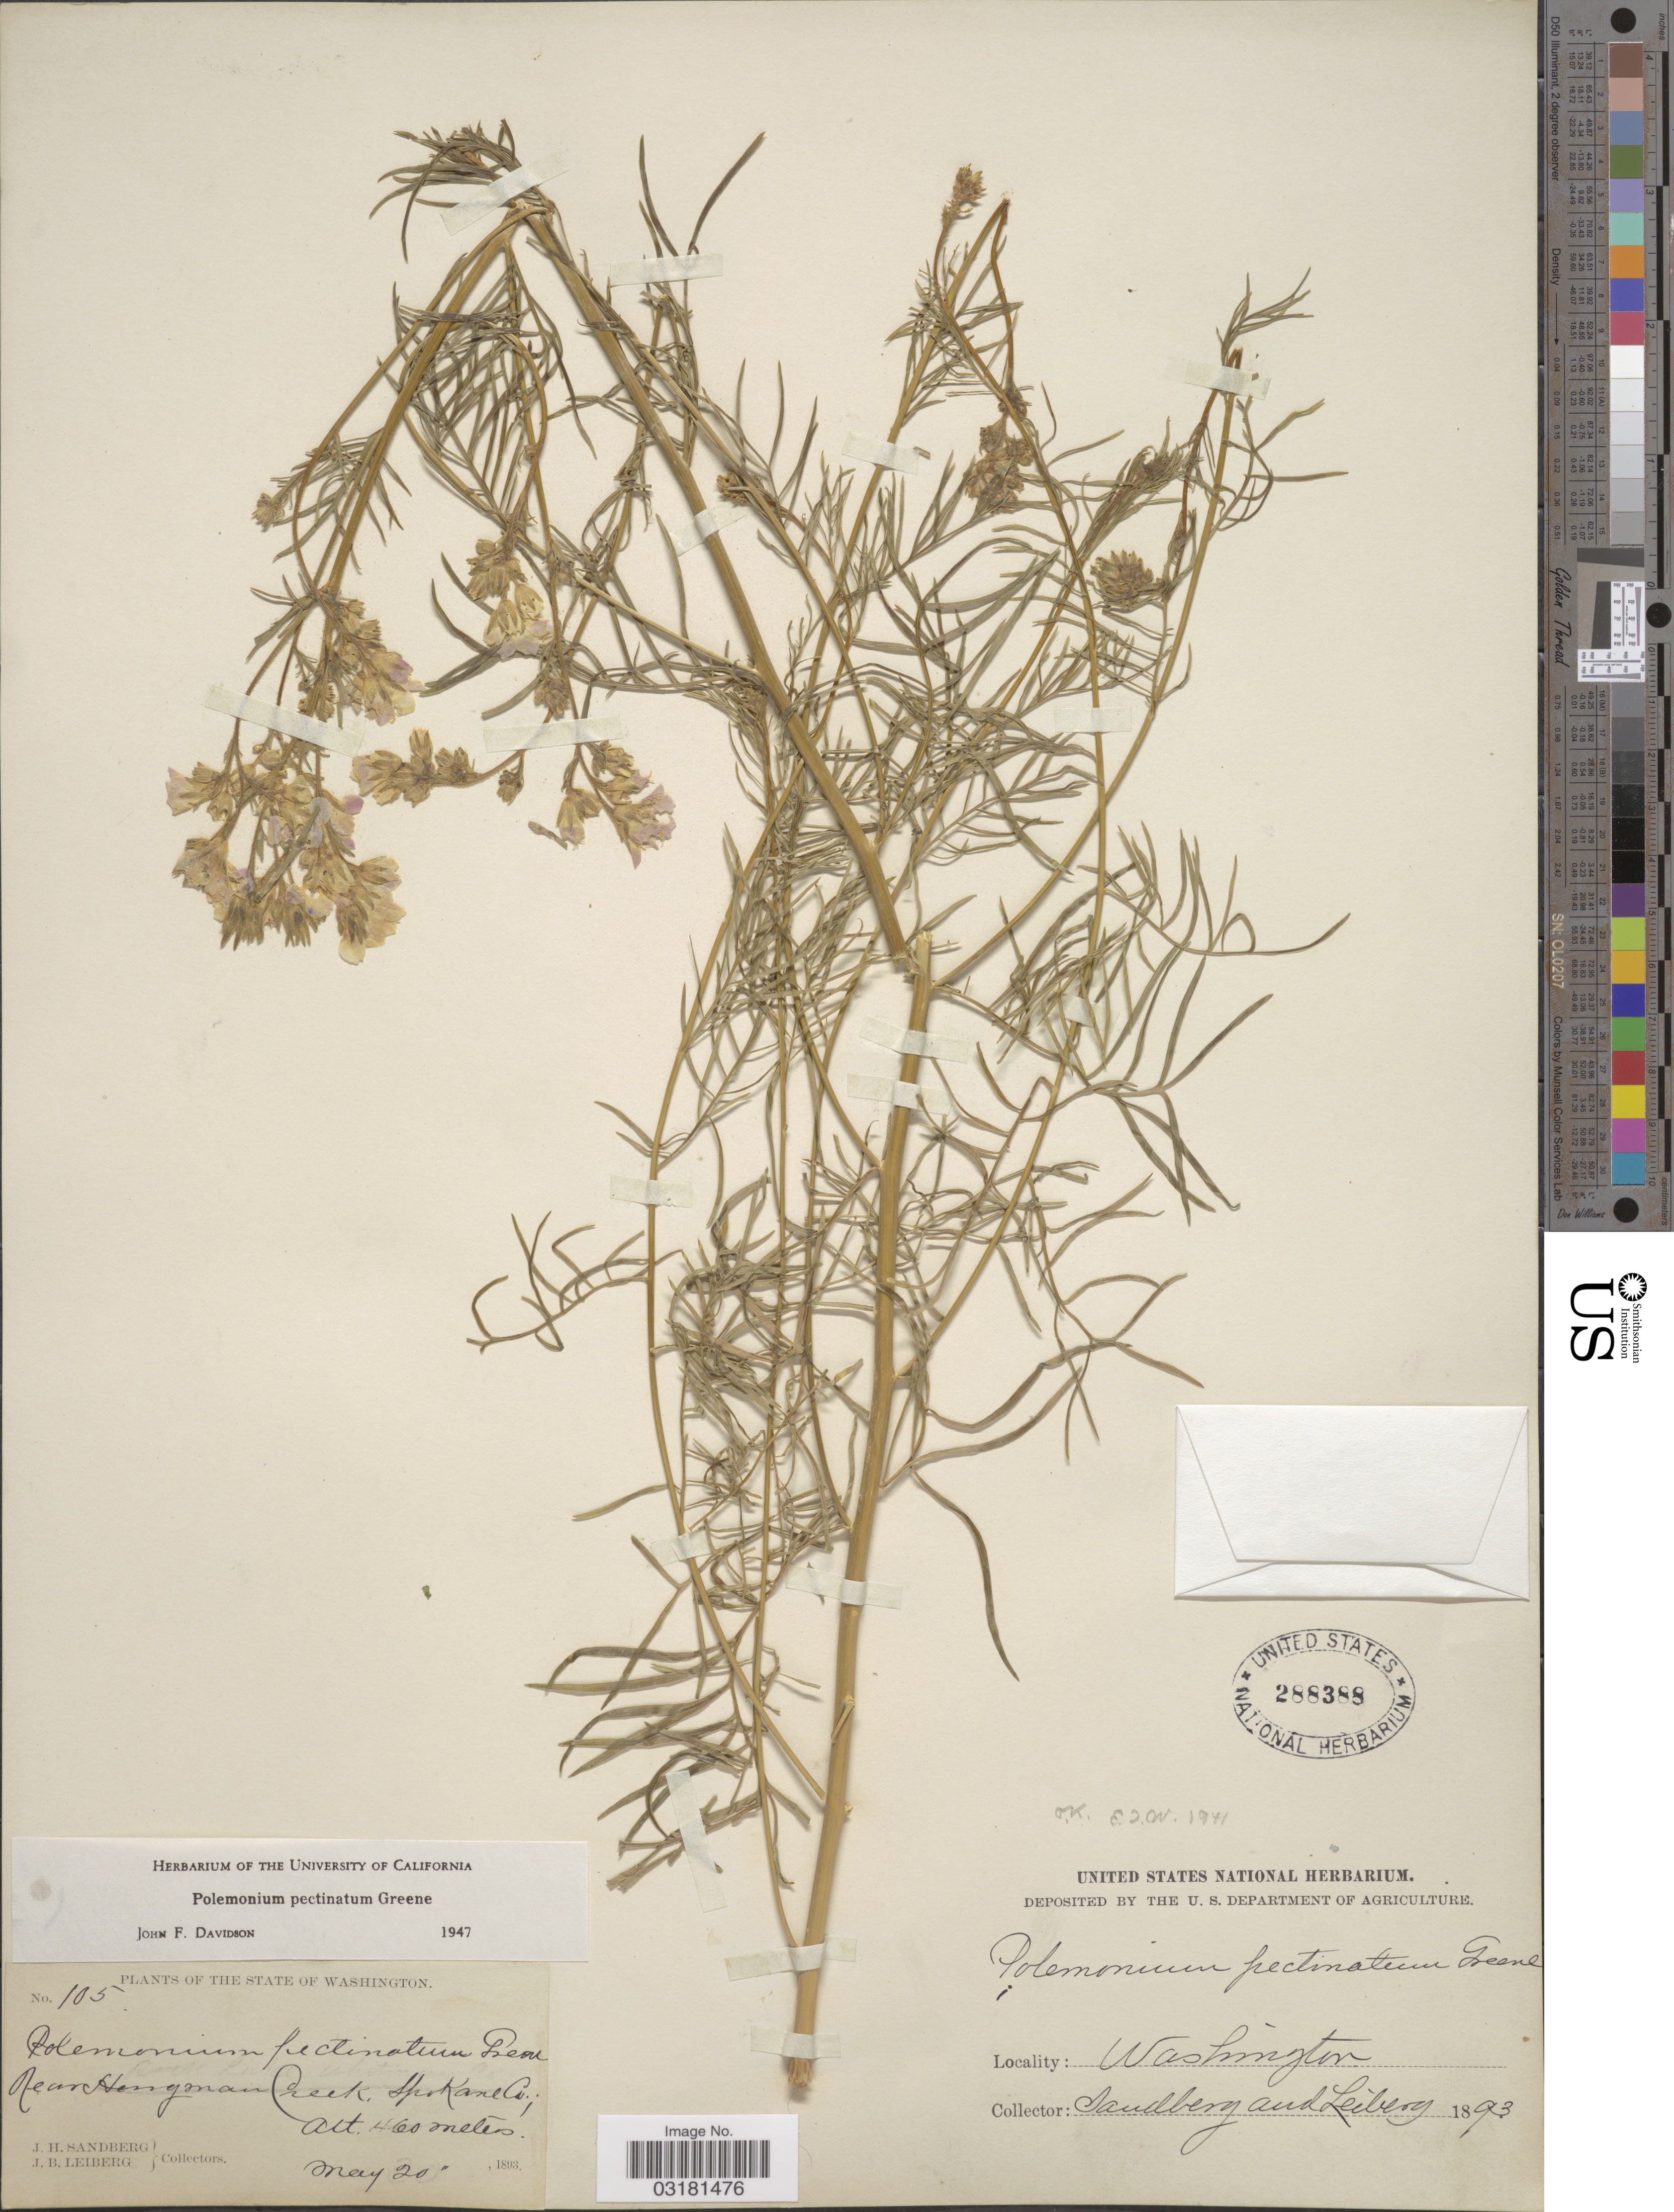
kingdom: Plantae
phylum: Tracheophyta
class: Magnoliopsida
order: Ericales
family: Polemoniaceae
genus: Polemonium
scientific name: Polemonium pectinatum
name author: Greene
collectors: J. H. Sandberg & J. B. Leiberg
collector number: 105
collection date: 1893-05-20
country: United States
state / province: Washington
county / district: Spokane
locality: Near Hangman Creek, Spokane Co.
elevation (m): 460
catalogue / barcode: US 288388